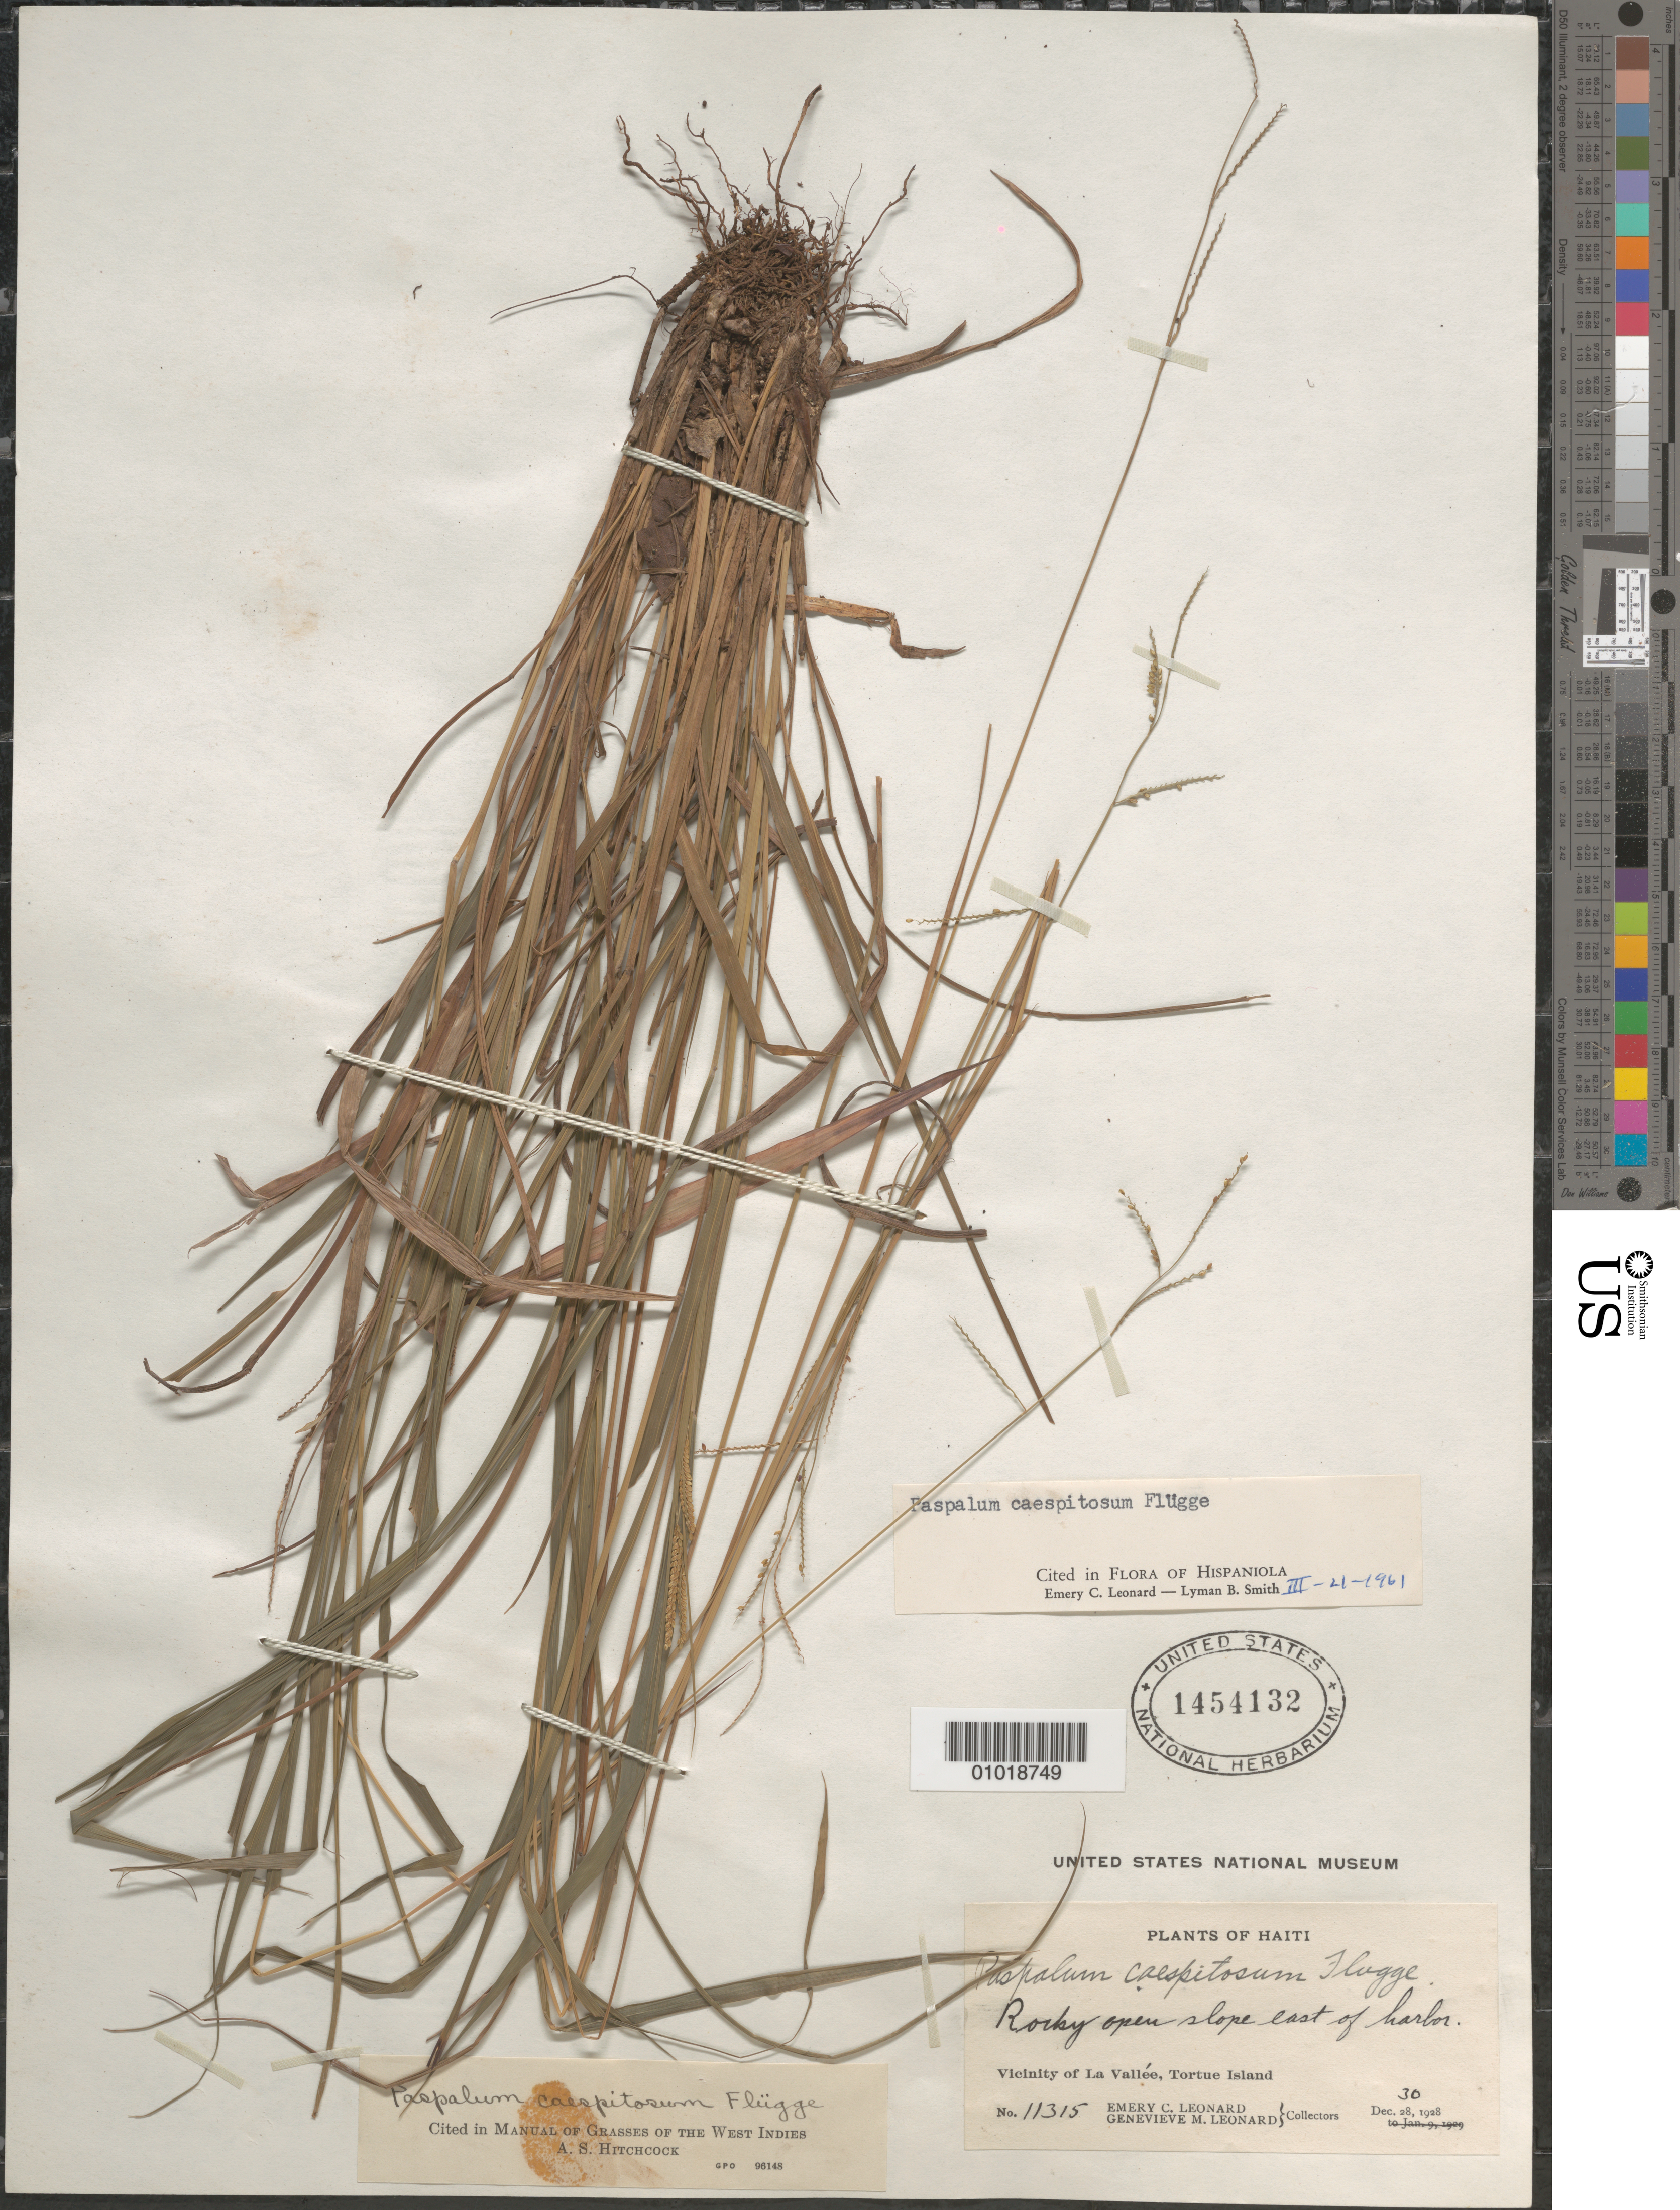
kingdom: Plantae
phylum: Tracheophyta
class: Liliopsida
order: Poales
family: Poaceae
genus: Paspalum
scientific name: Paspalum caespitosum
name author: Flüggé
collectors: E. C. Leonard & G. M. Leonard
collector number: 11315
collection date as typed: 30 Dec 1920 or 28 Dec 1928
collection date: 1920-12-30 or 1928-12-28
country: Haiti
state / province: Nord-Óuest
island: Île de la Tortue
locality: Vic. of La Valée, Tortue Island, Rocky open slope E of harbor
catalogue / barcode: US 1454132